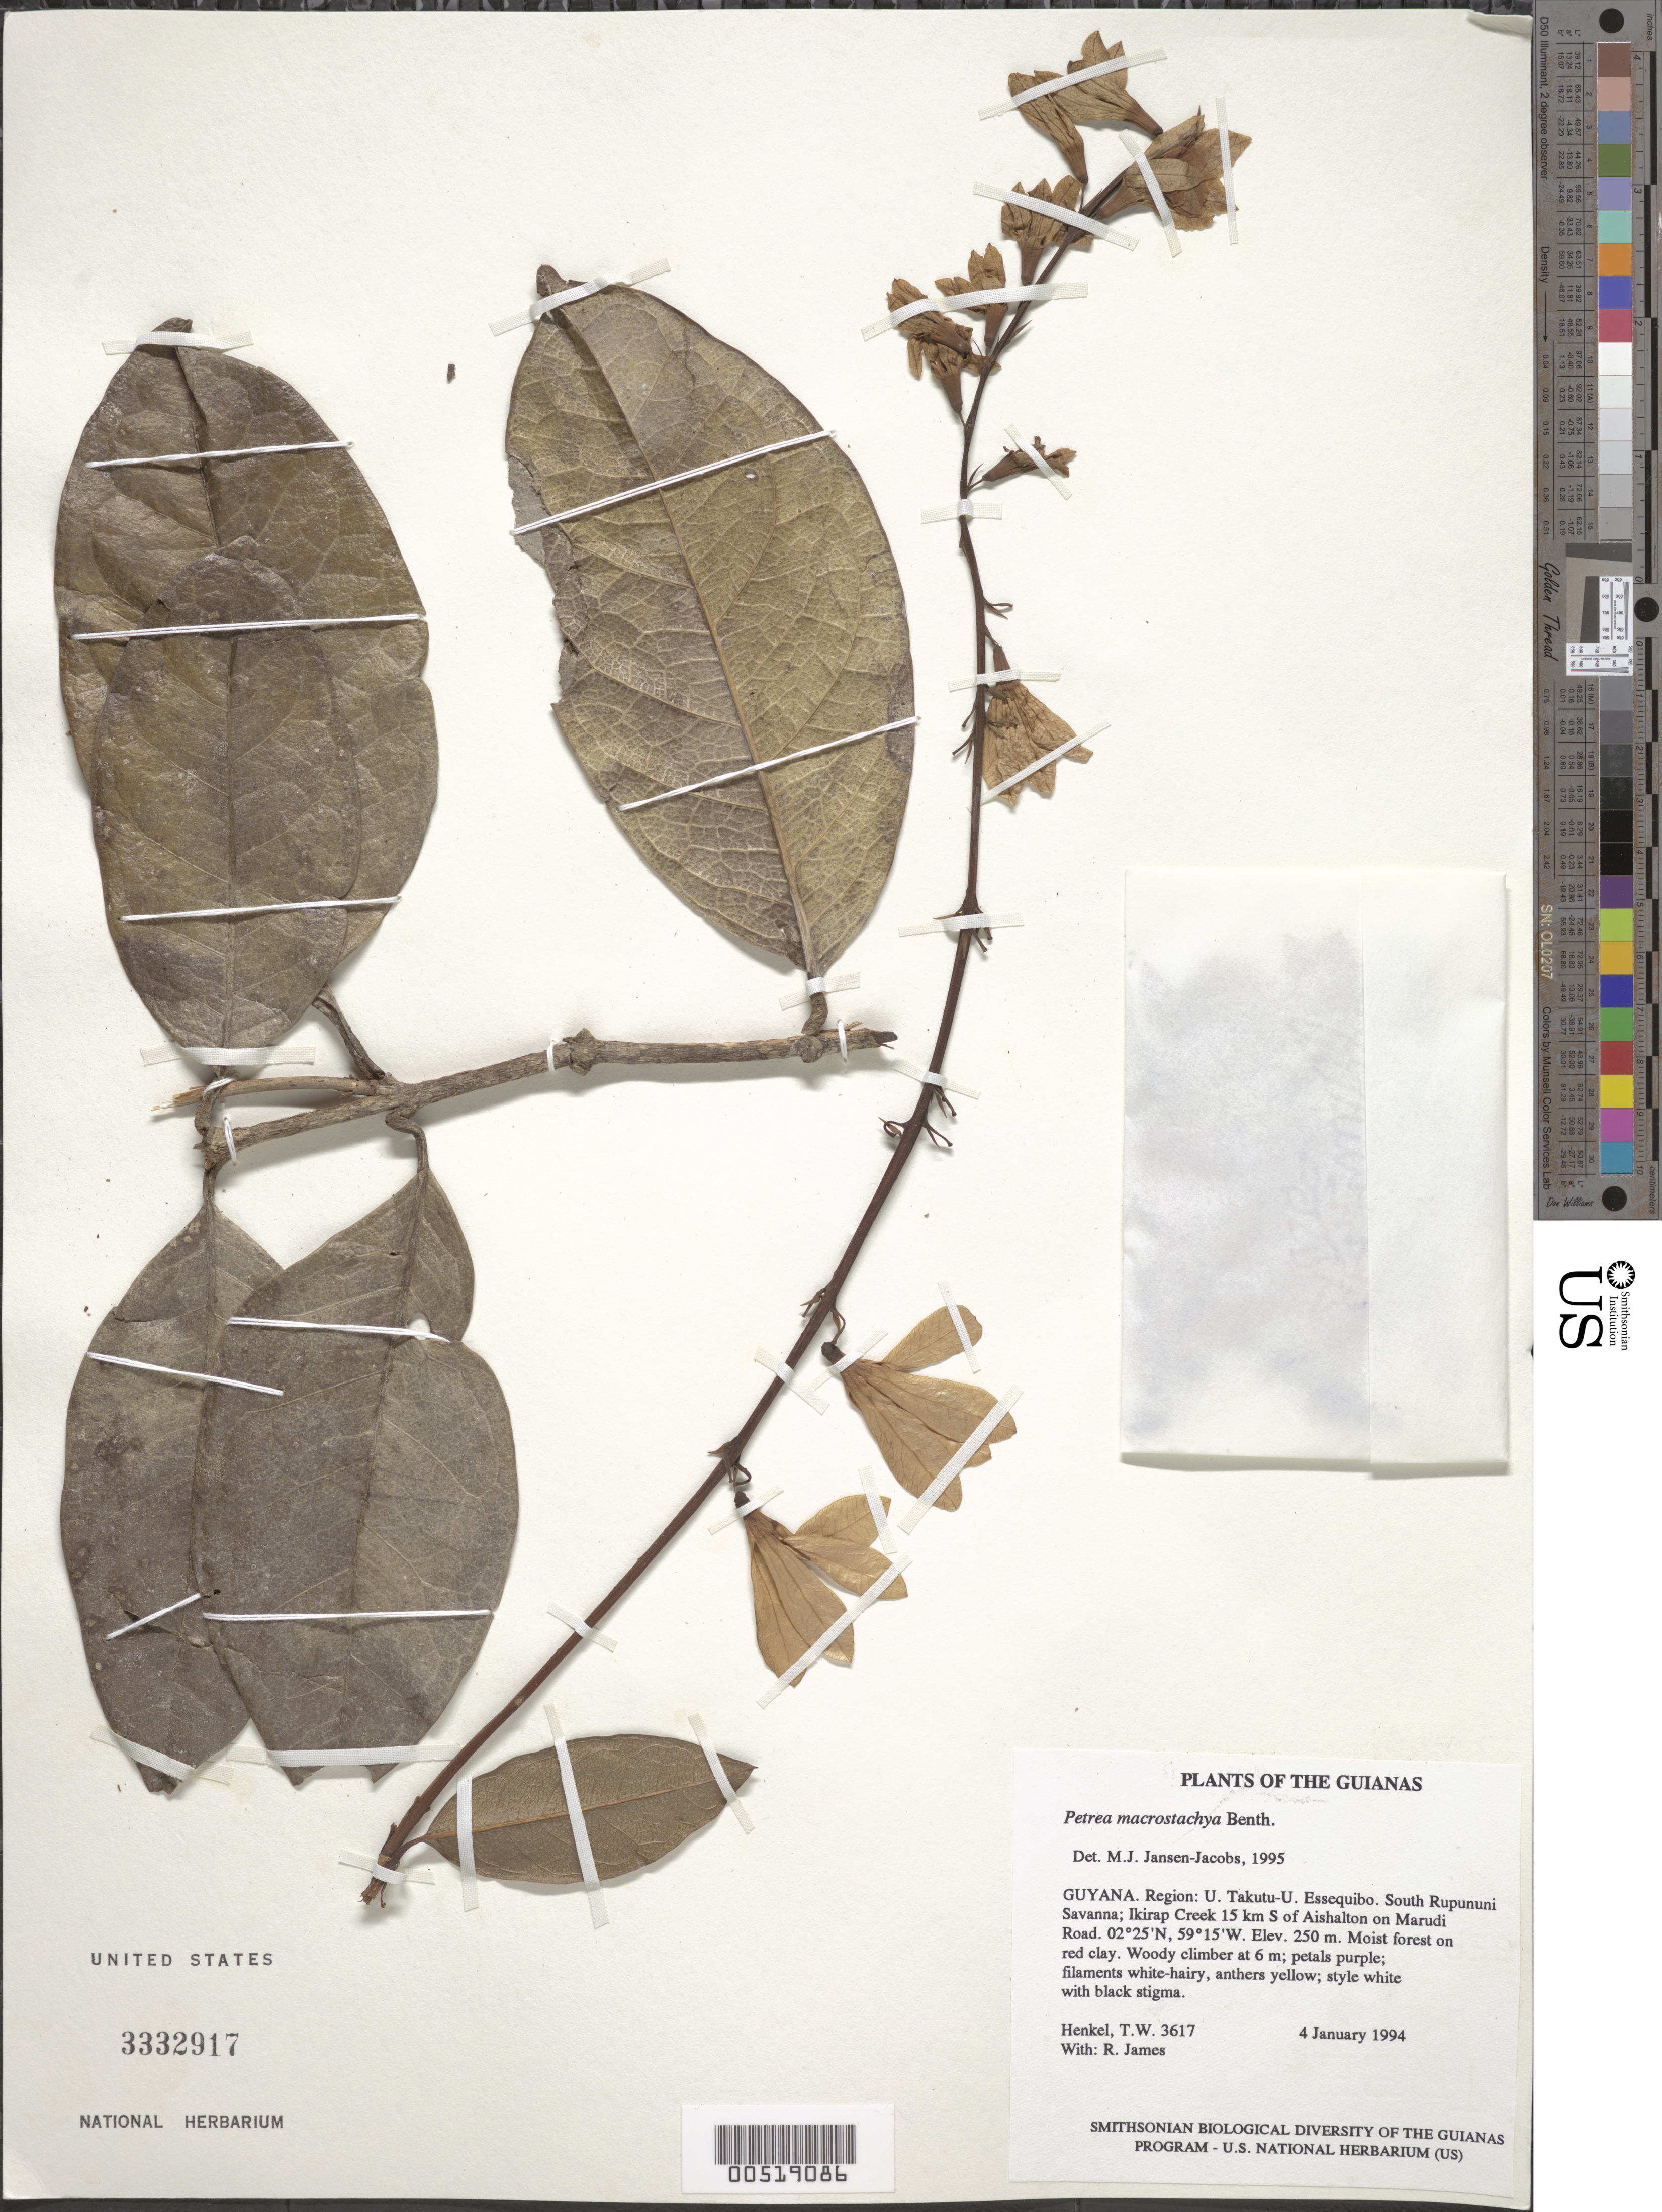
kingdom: Plantae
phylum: Tracheophyta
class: Magnoliopsida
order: Lamiales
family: Verbenaceae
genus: Petrea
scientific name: Petrea macrostachya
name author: Benth.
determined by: Jansen-Jacobs, M. J., (U), Nationaal Herbarium Nederland, Utrecht University branch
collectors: T. Henkel & R. James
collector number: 3617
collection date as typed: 4 January 1994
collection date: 1994-01-04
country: Guyana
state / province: U. Takutu-U. Essequibo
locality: South Rupununi Savanna; Ikirap Creek 15 km S of Aishalton on Marudi Road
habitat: Moist forest on red clay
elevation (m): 250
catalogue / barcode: US 3332917